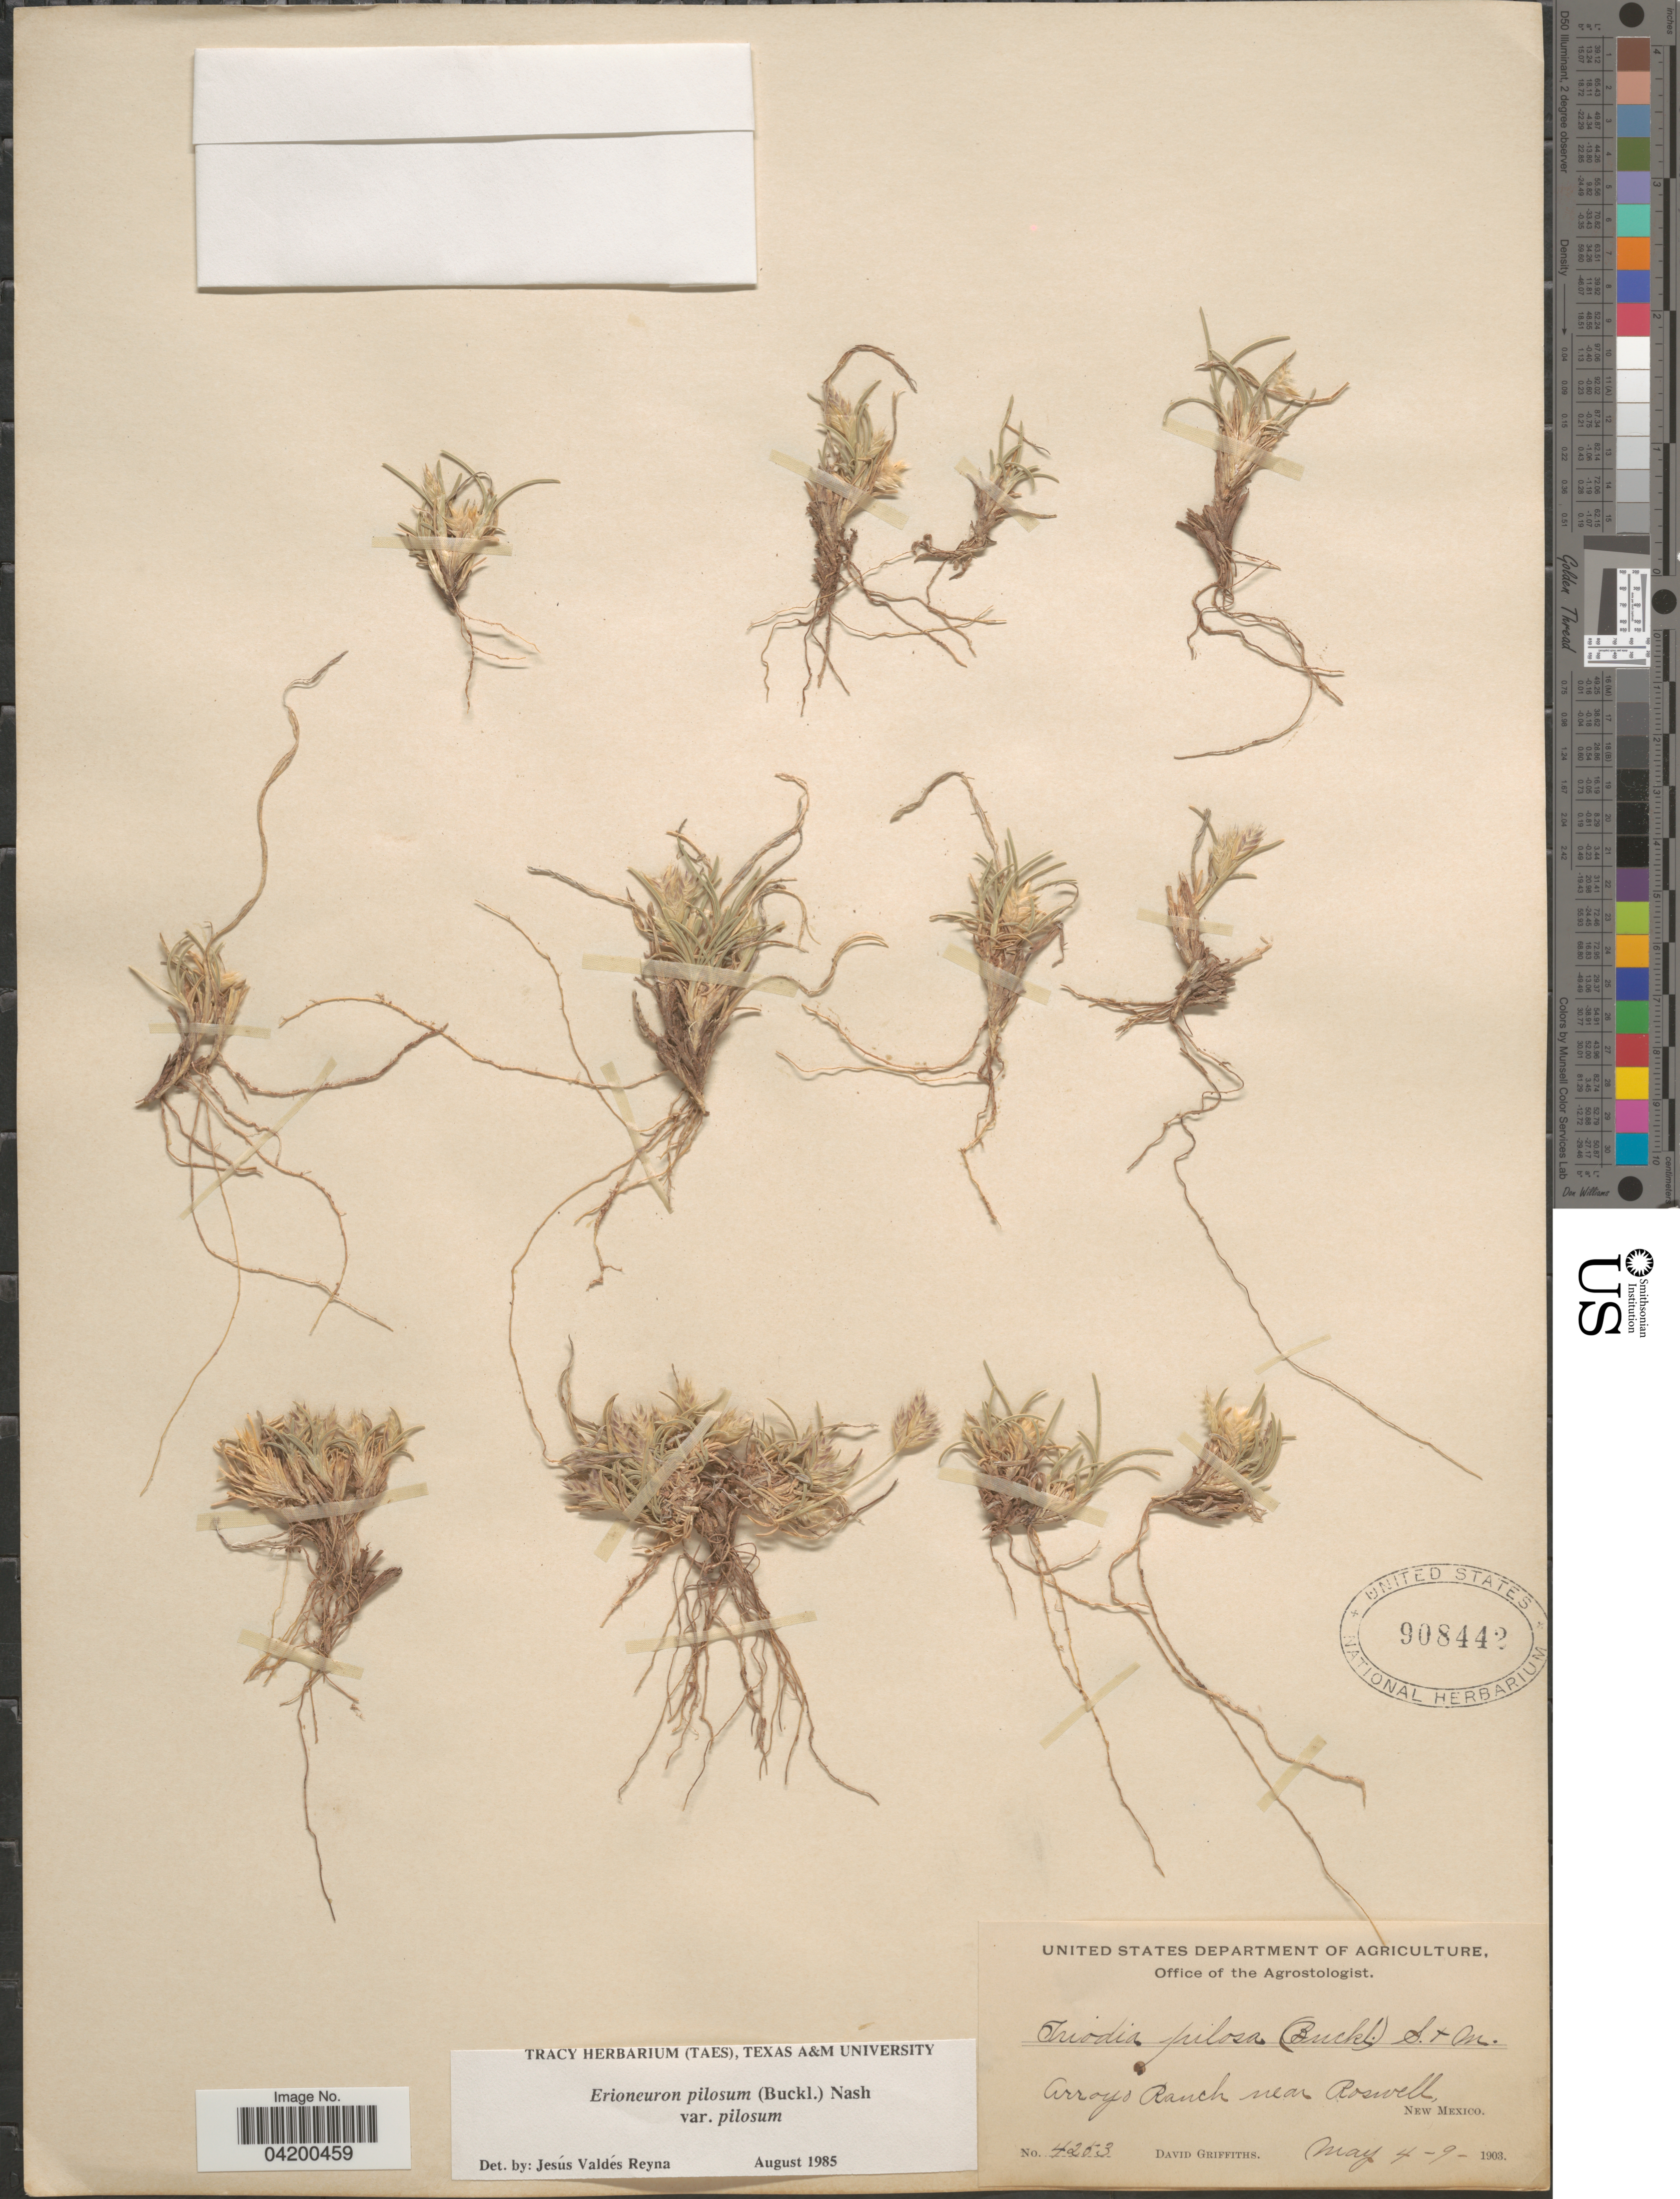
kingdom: Plantae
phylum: Tracheophyta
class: Liliopsida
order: Poales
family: Poaceae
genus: Erioneuron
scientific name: Erioneuron pilosum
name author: (Buckley) Nash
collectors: D. Griffiths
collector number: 4253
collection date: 1903-05-04/1903-05-09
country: United States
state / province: New Mexico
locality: Arroyo Ranch near Roswell.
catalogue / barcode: US 908442